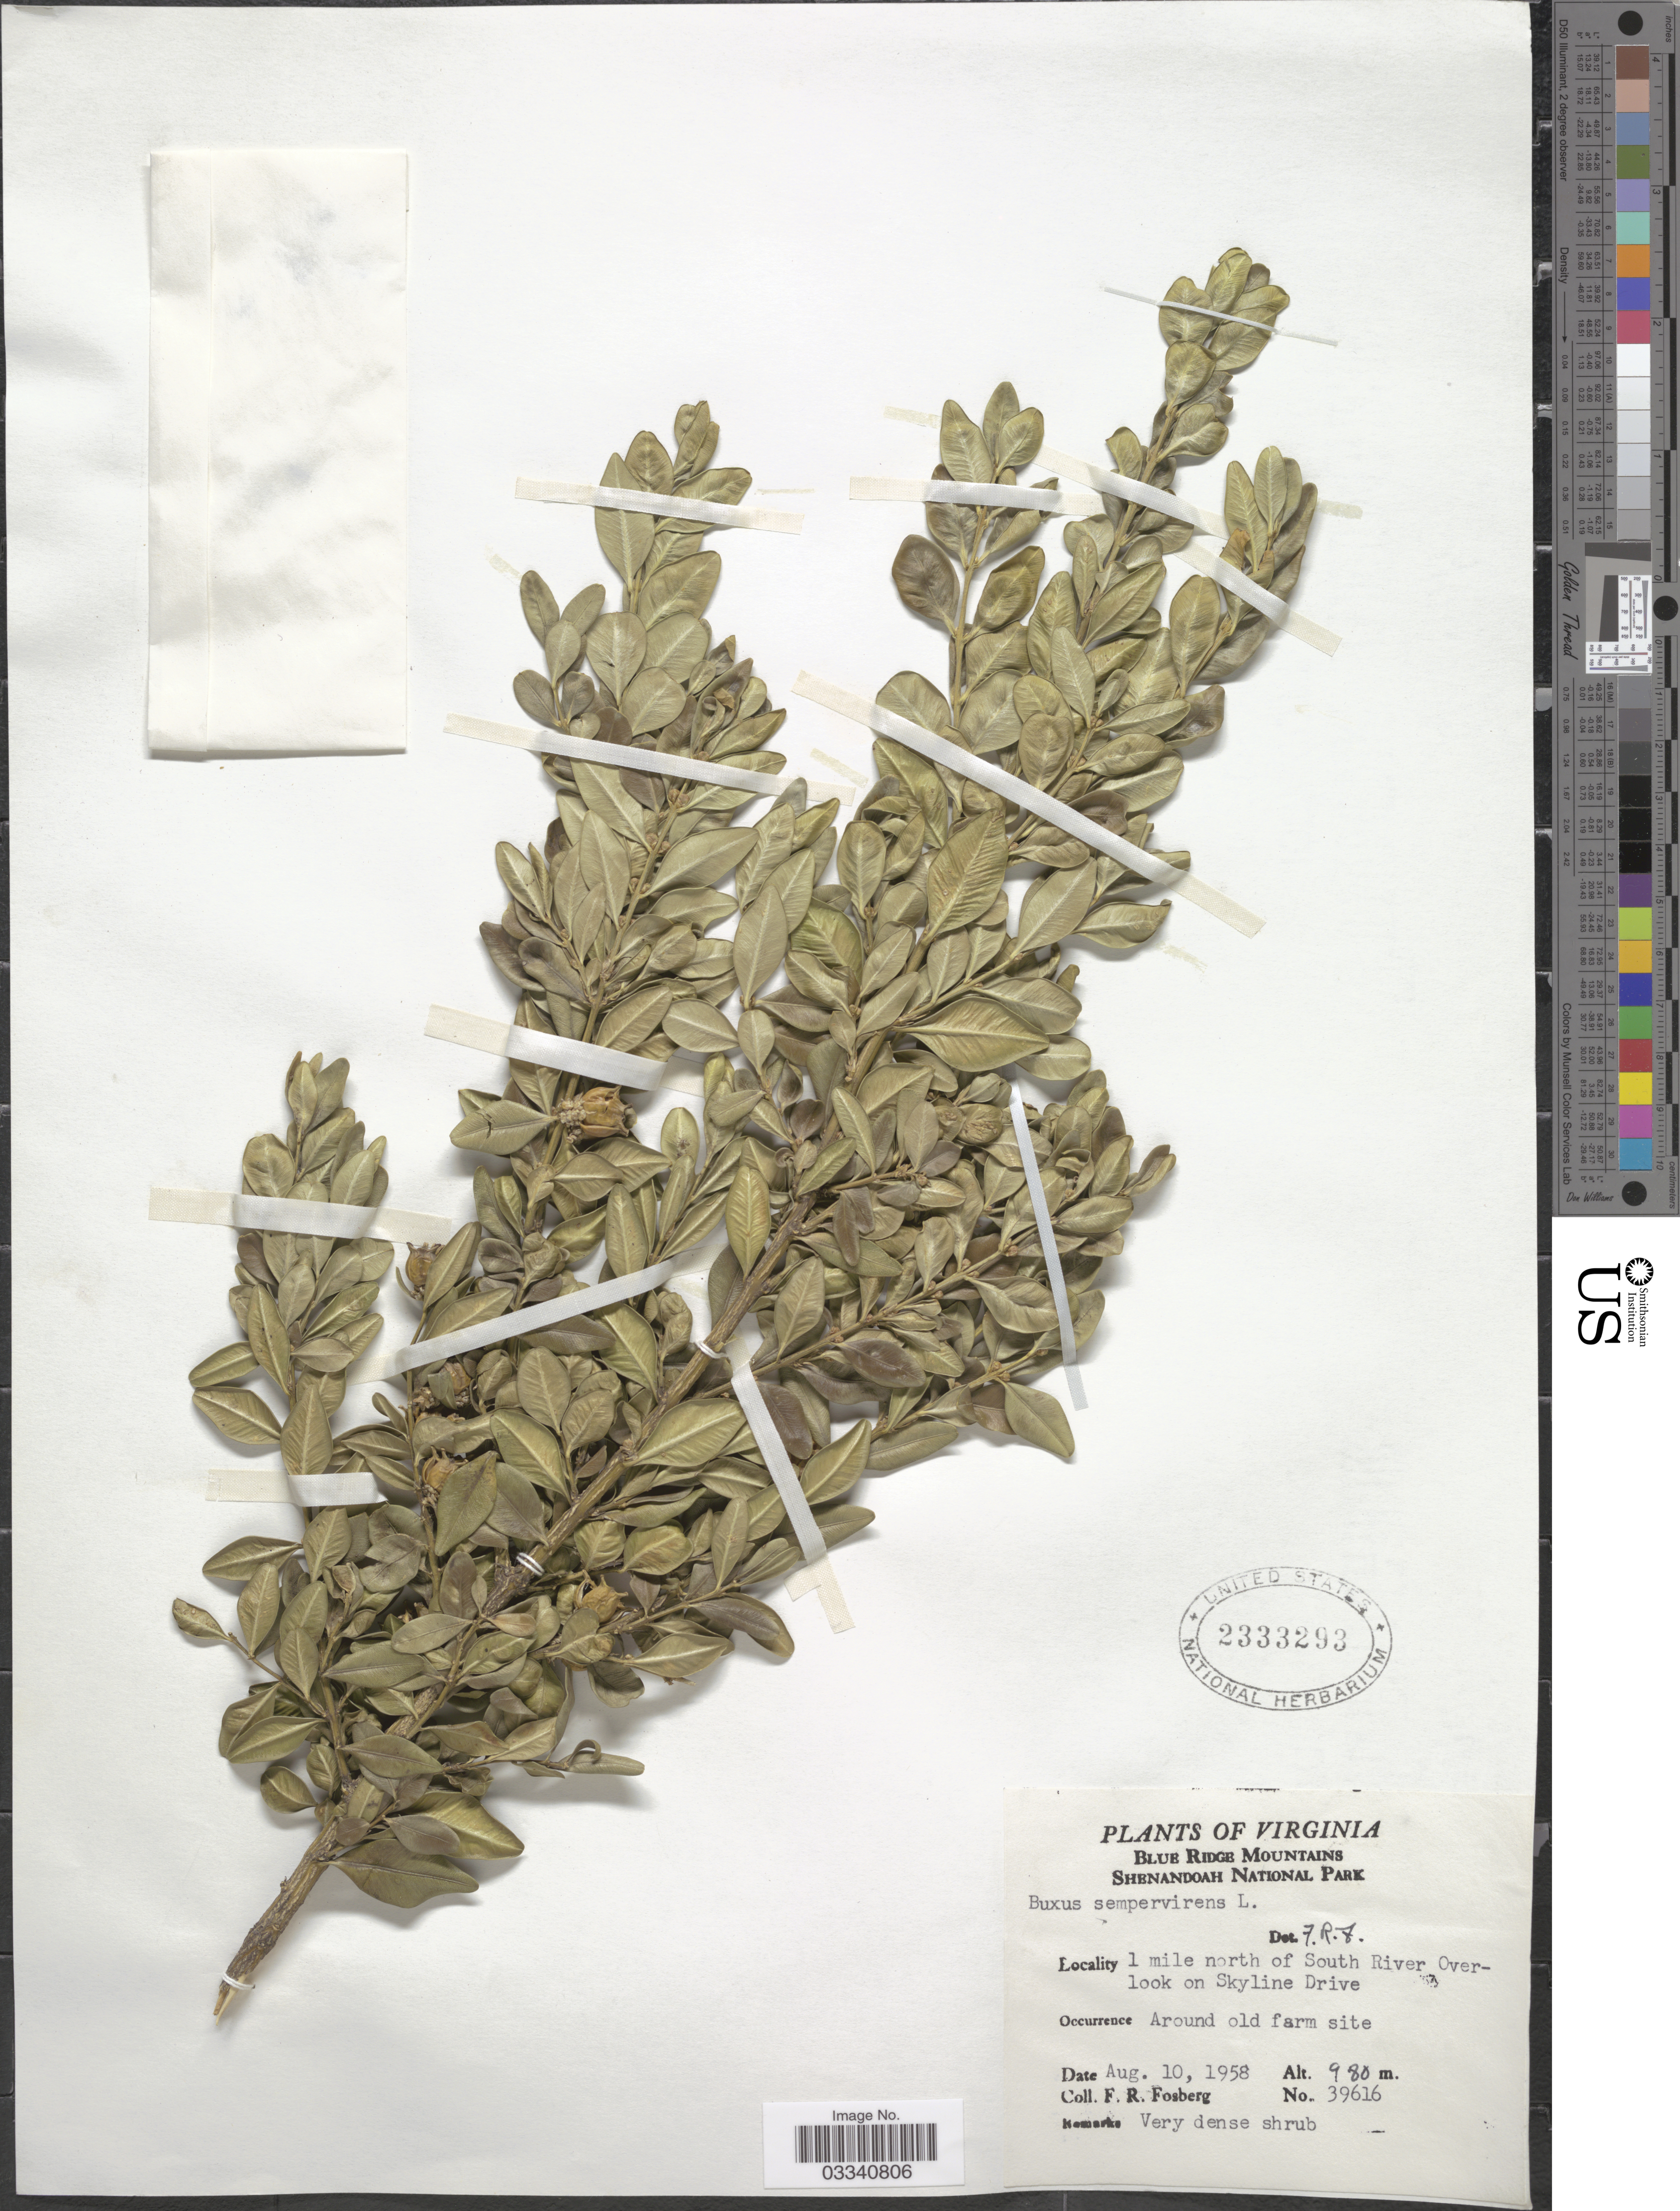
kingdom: Plantae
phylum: Tracheophyta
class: Magnoliopsida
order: Buxales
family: Buxaceae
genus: Buxus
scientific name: Buxus sempervirens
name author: L.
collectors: F. R. Fosberg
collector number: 39616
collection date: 1958-08-10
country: United States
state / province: Virginia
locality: Blue Ridge Mountains. Shenandoah National Park. 1 mile north of South River Overlook on Skyline Drive. Around old farm site.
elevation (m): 980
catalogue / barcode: US 2333293